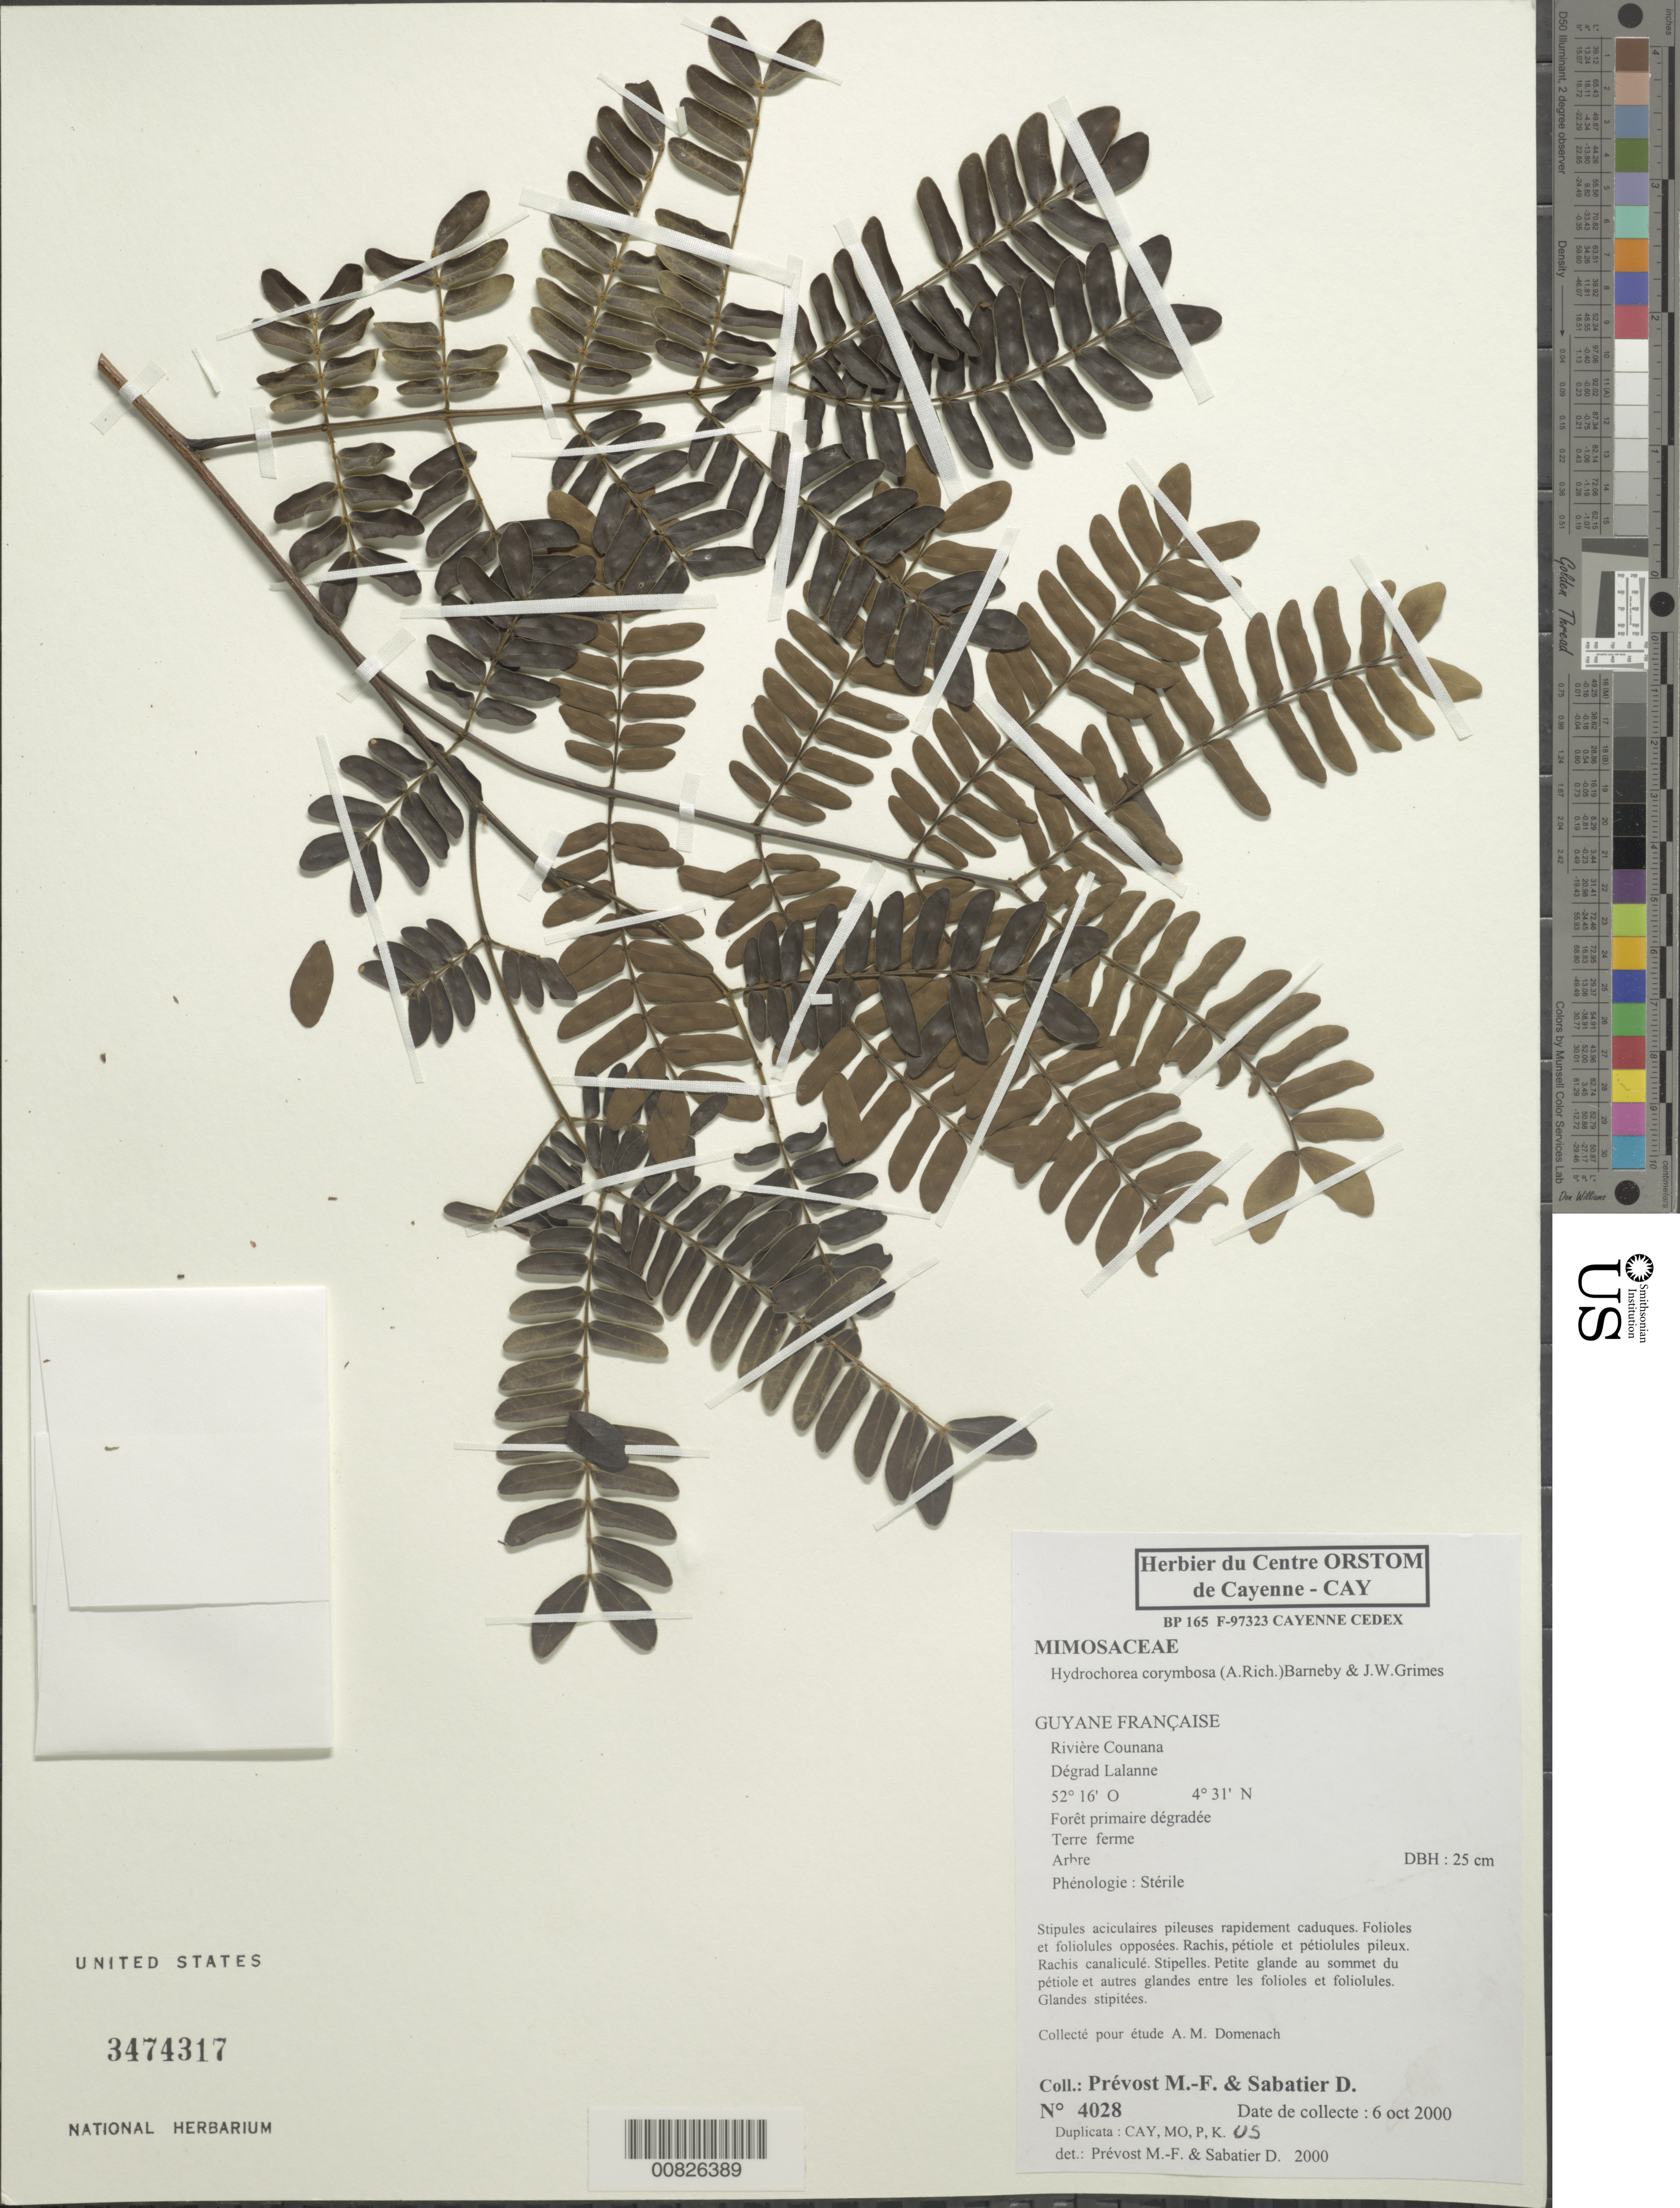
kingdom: Plantae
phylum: Tracheophyta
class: Magnoliopsida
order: Fabales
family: Fabaceae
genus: Hydrochorea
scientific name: Hydrochorea corymbosa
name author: (Rich.) Barneby & J.W. Grimes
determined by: Prévost, M.-F.; Sabatier, D.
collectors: M.-F. Prévost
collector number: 4028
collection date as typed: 6-Oct-00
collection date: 2000-10-06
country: French Guiana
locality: Counana R., Dégrad Lalanne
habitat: Foret primaire degradee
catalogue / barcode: US 3474317